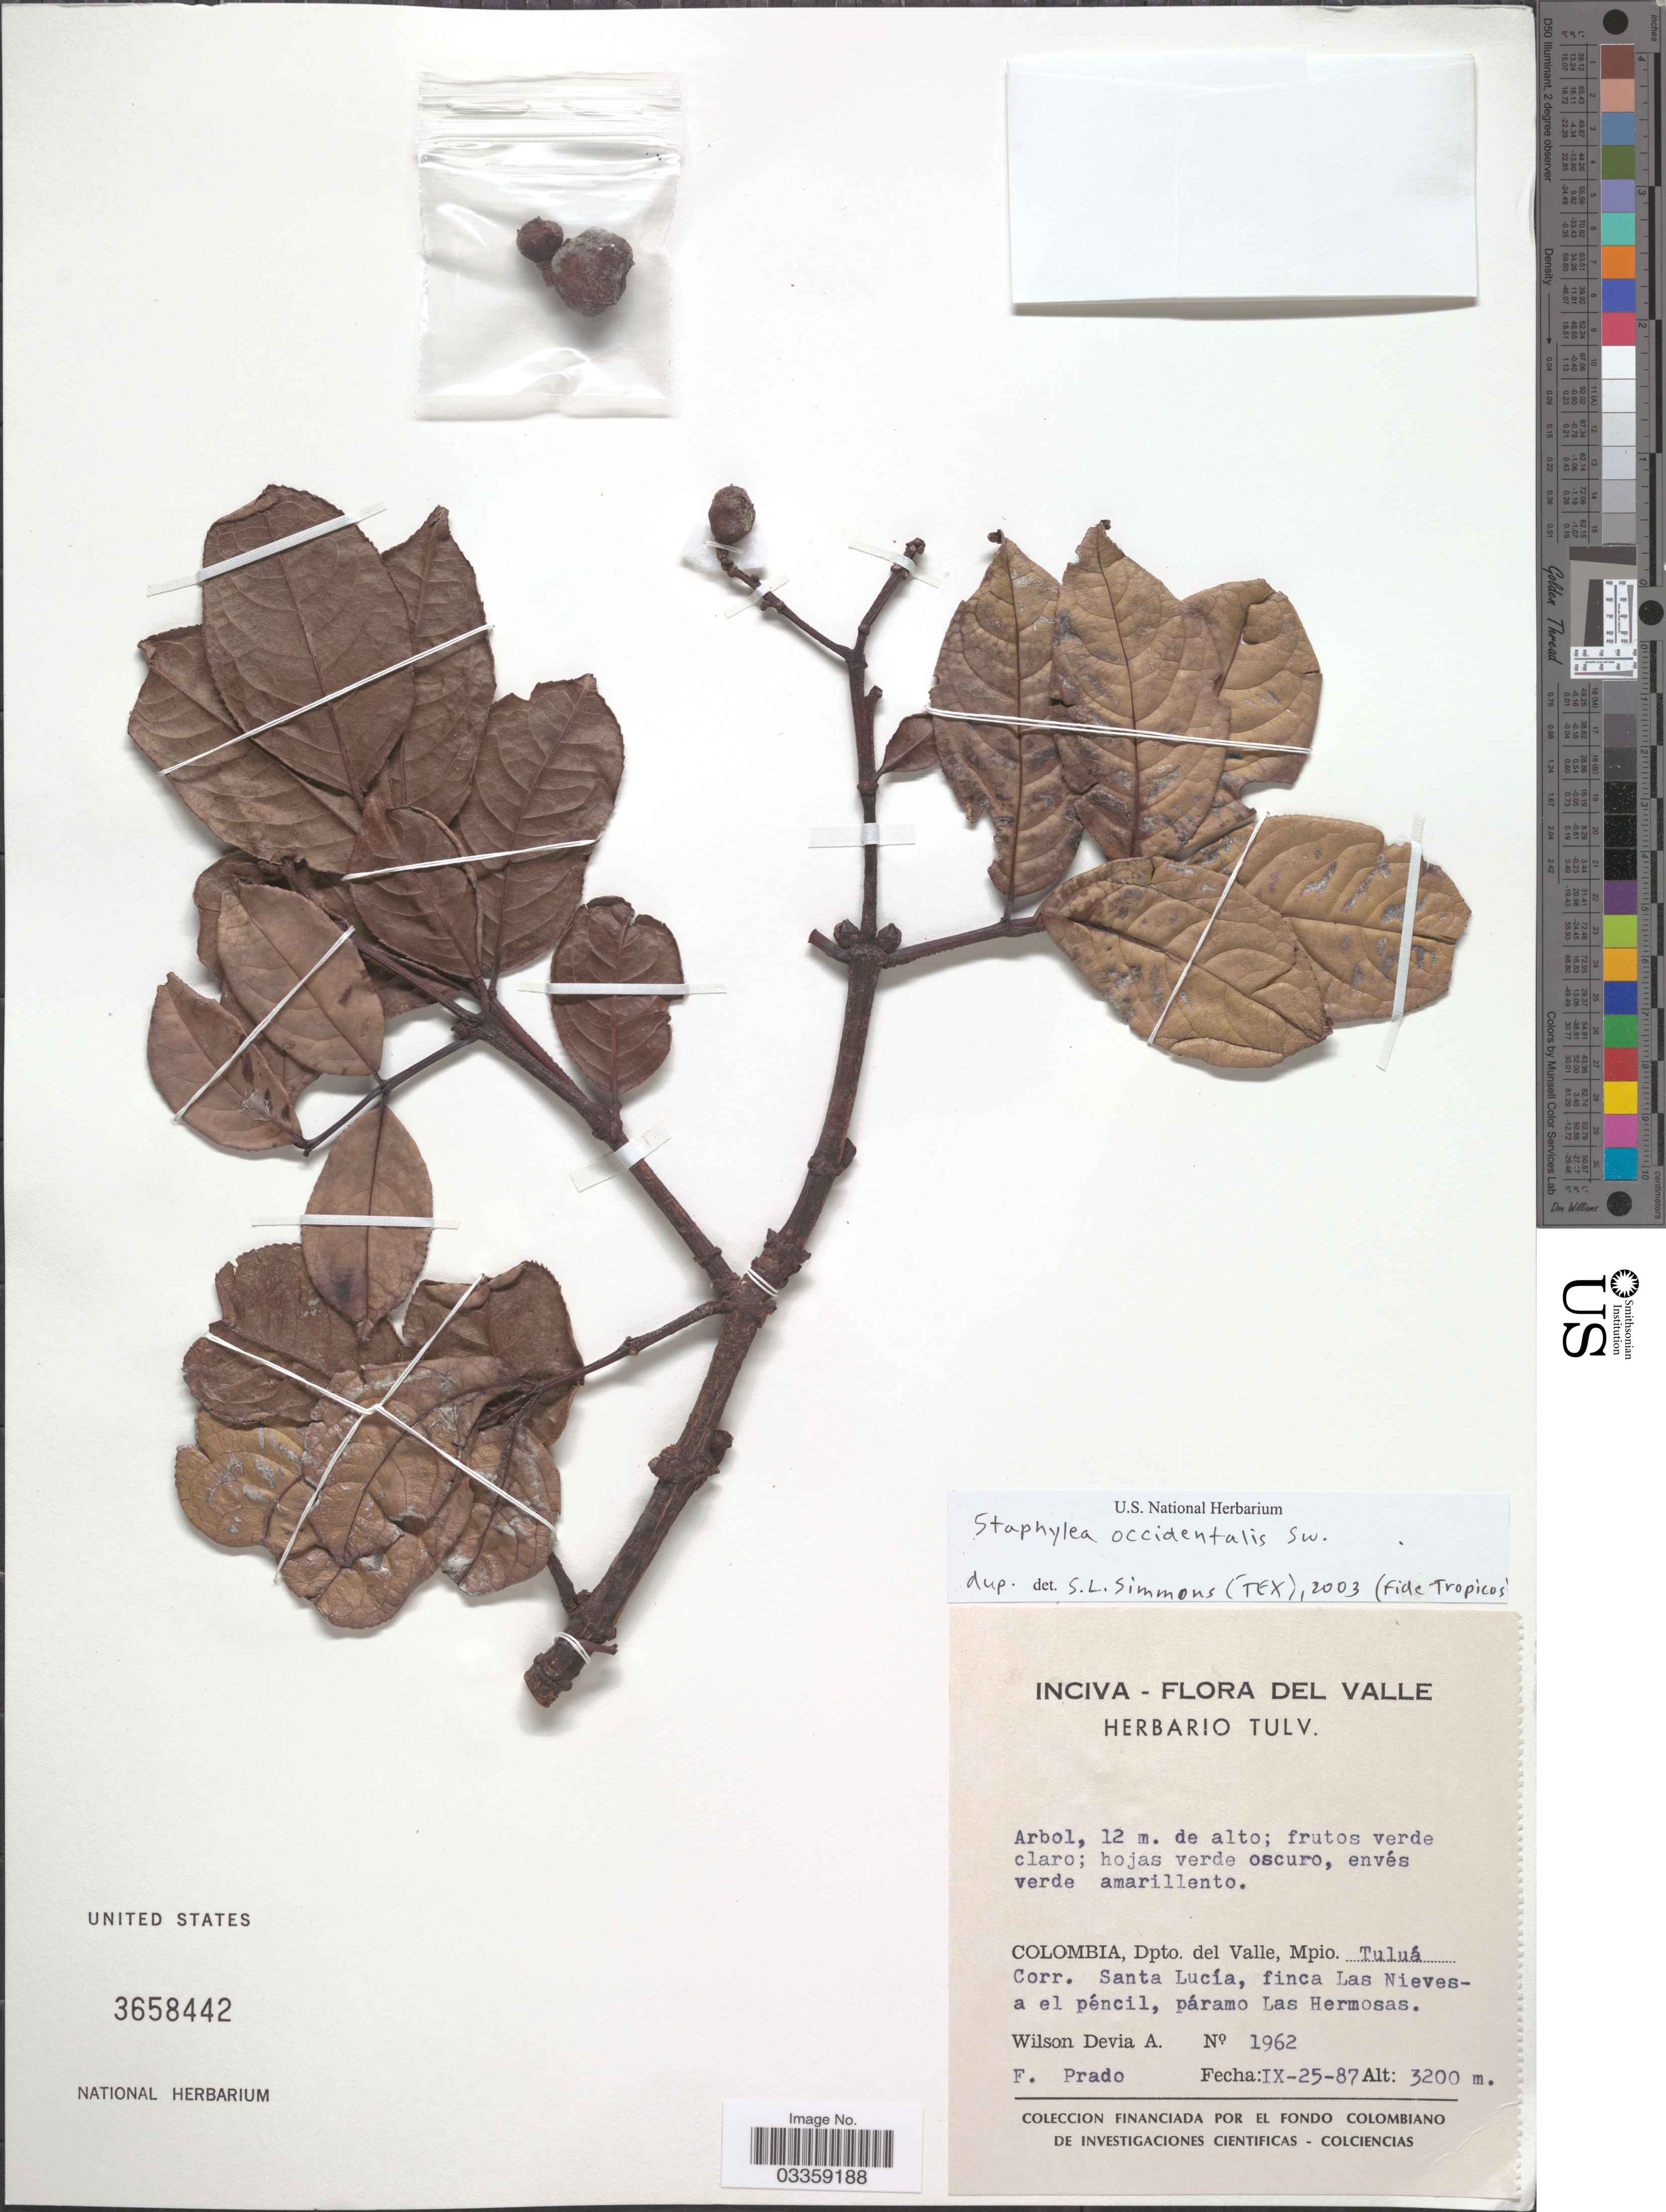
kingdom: Plantae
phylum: Tracheophyta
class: Magnoliopsida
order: Crossosomatales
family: Staphyleaceae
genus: Turpinia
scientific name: Turpinia occidentalis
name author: (Sw.) G. Don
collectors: W. Devia A. & F. Prado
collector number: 1962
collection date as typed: Transcribed d/m/y: 25/9/87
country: Colombia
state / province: Valle del Cauca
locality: Dpto. del Valle, Mpio. Tuluá, Corr. Santa Lucía, finca Las Nieves - a el péncil, páramo Las Hermosas.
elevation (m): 3200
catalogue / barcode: US 3658442